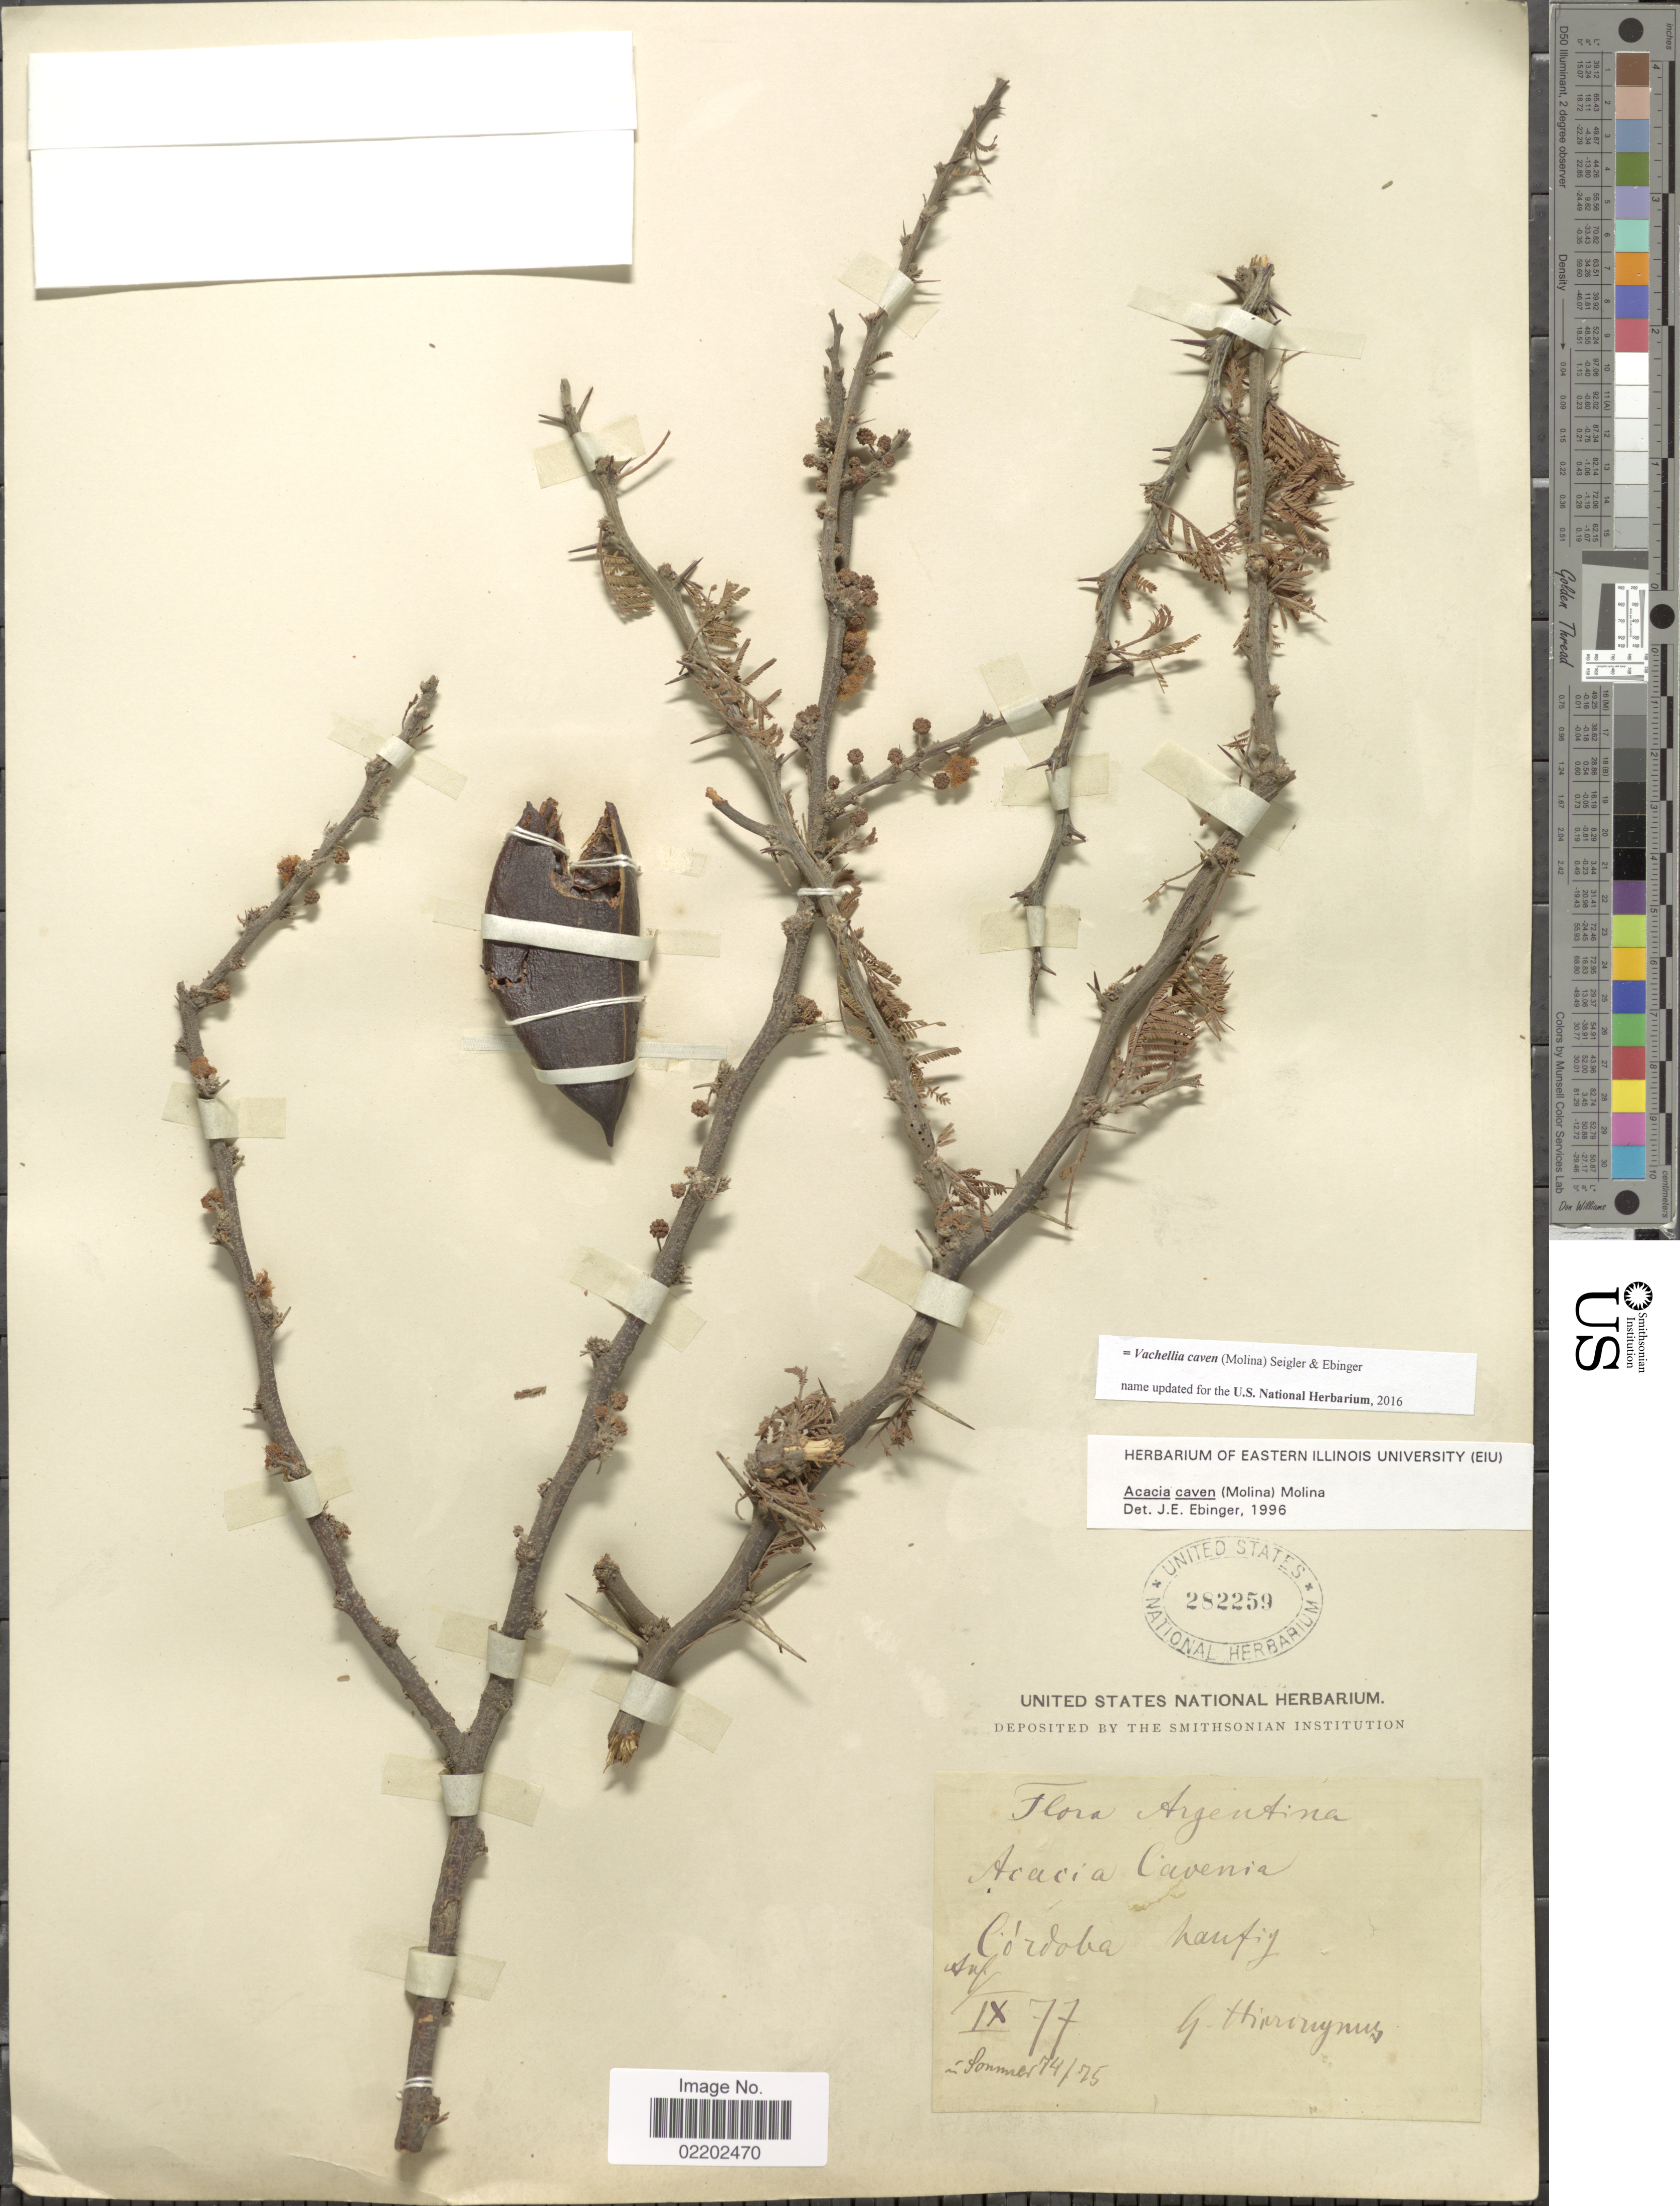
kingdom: Plantae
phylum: Tracheophyta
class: Magnoliopsida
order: Fabales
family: Fabaceae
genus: Vachellia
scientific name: Vachellia caven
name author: (Molina) Seigler & Ebinger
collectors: G. H. Hieronymus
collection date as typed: Transcribed d/m/y: IX/77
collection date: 1877-09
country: Argentina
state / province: Cordoba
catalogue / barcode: US 282259